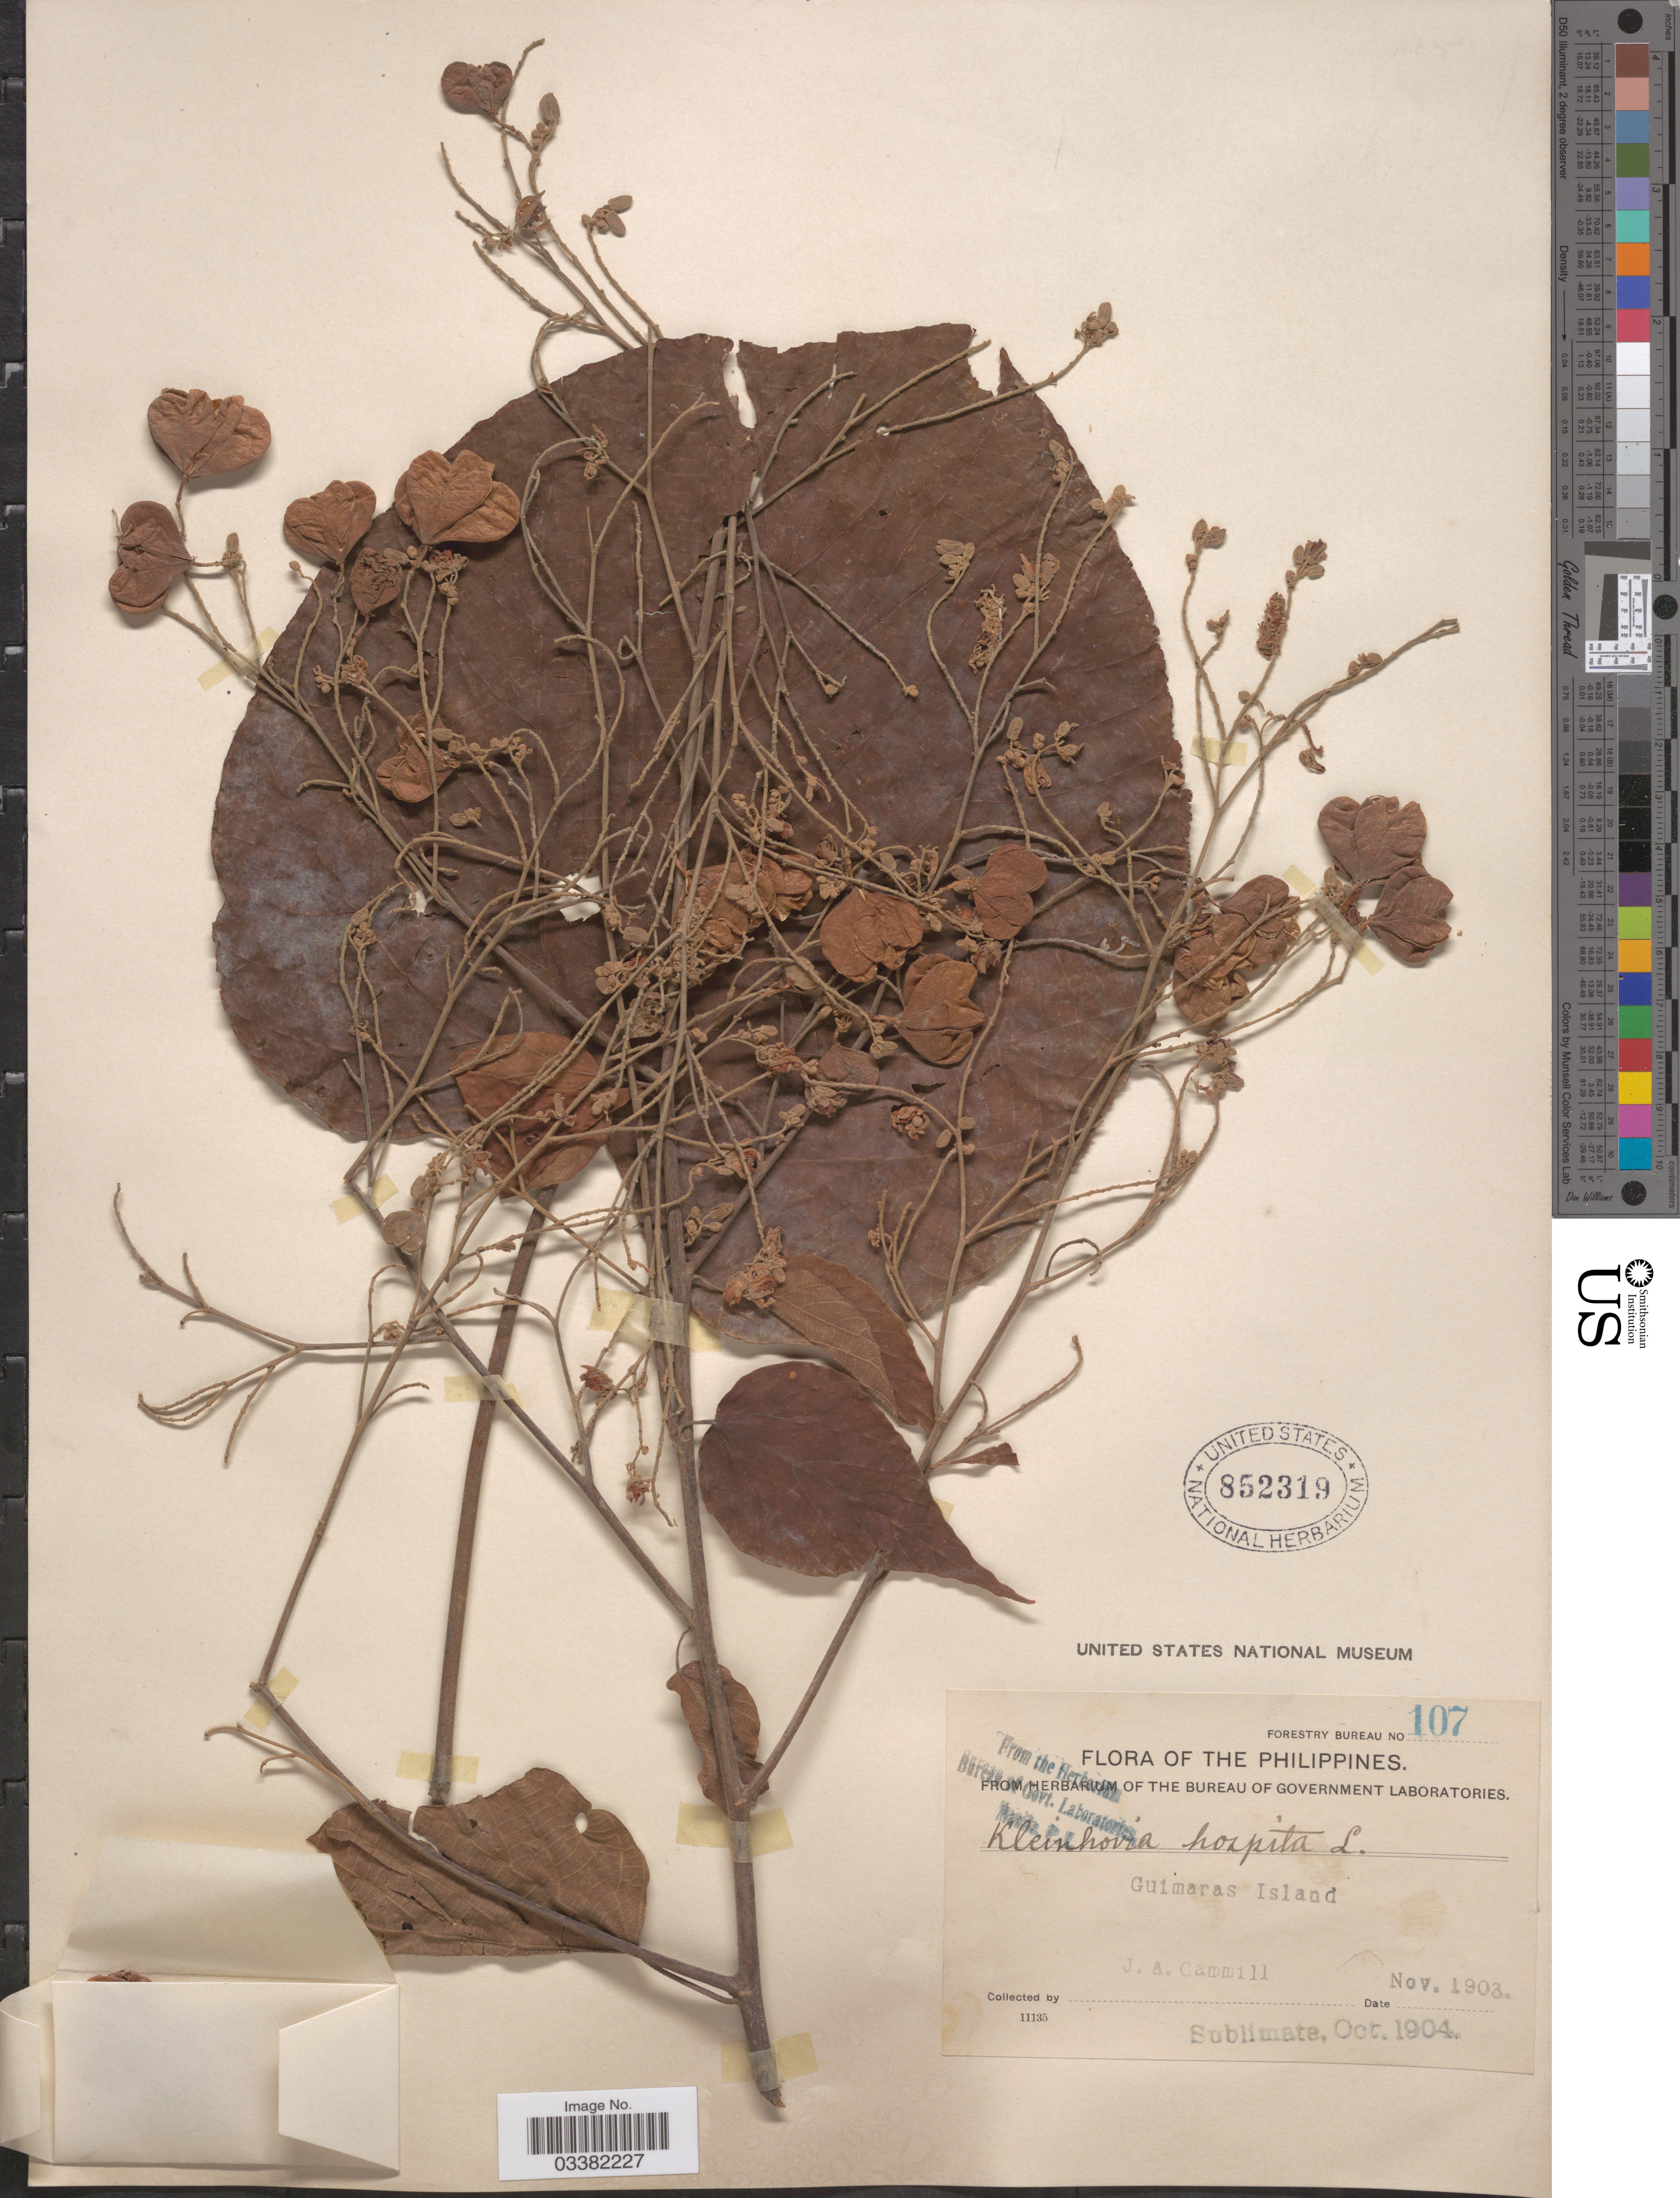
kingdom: Plantae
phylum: Tracheophyta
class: Magnoliopsida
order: Malvales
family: Malvaceae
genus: Kleinhovia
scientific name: Kleinhovia hospita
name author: L.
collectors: J. Gammill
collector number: Forestry Bureau 107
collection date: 1903-11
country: Philippines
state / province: Western Visayas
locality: Guimaras Island.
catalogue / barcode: US 852319